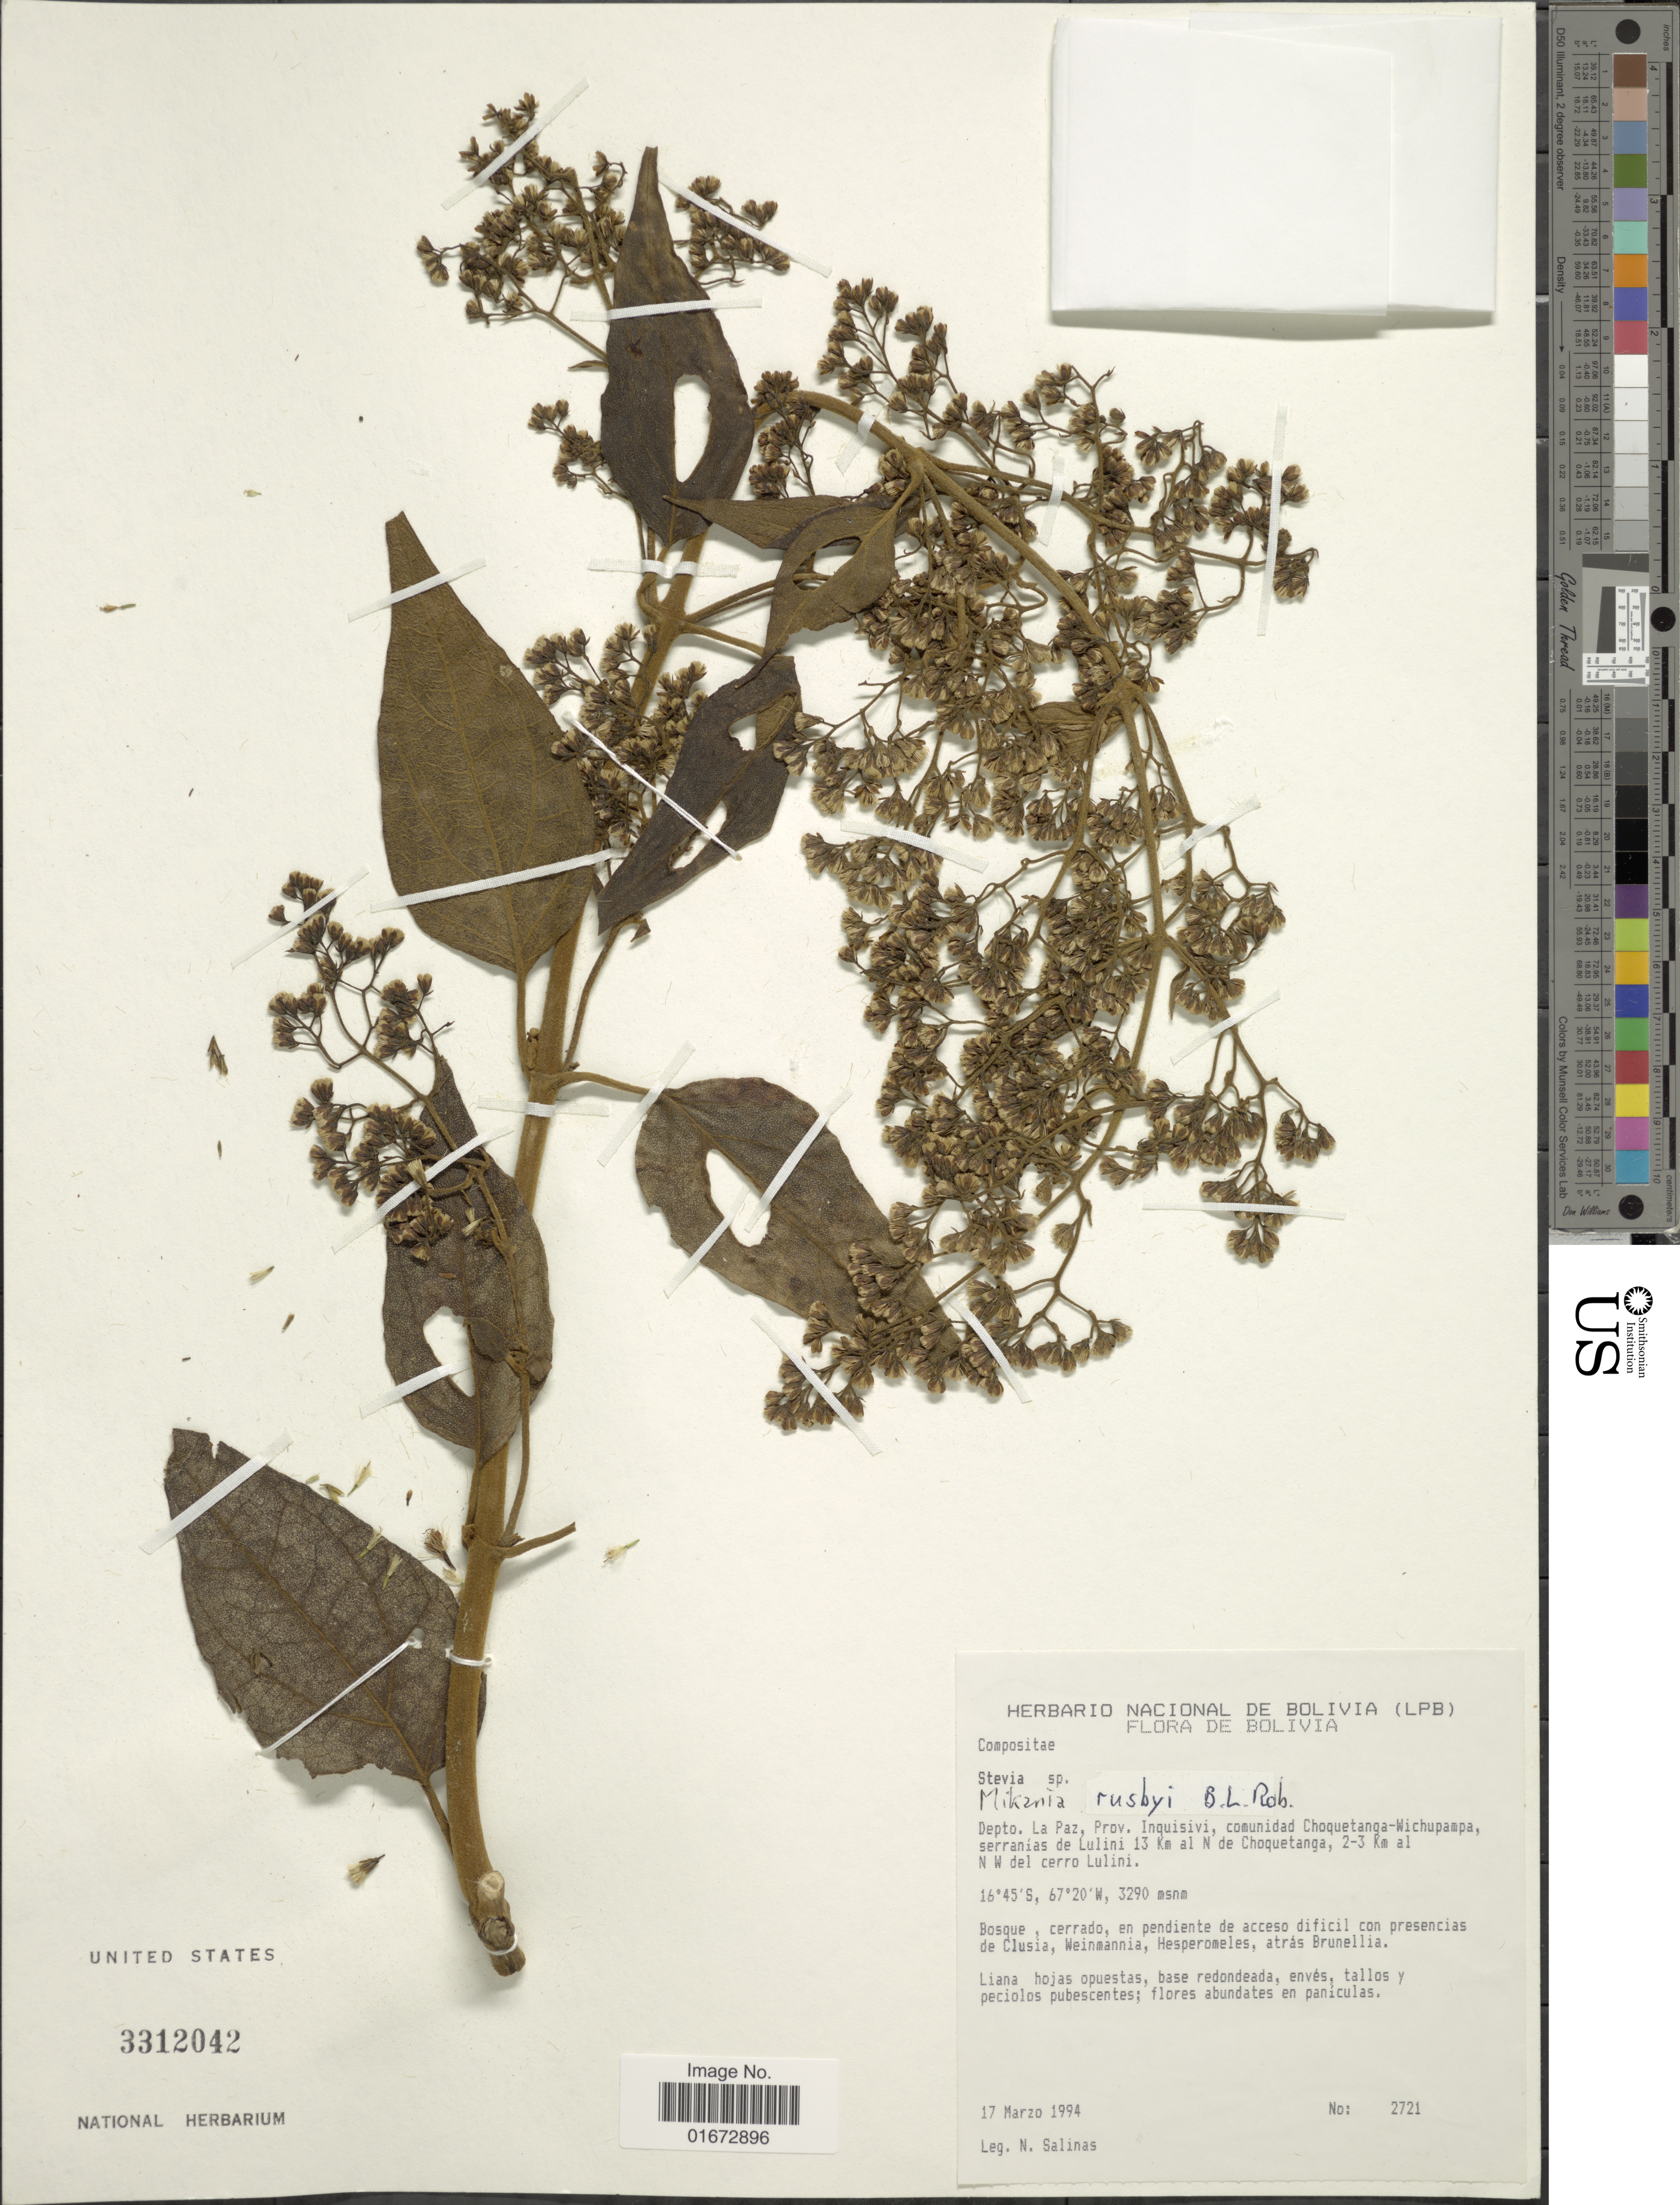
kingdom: Plantae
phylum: Tracheophyta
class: Magnoliopsida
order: Asterales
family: Asteraceae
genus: Mikania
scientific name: Mikania rusbyi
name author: B.L. Rob.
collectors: N. Salinas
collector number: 2721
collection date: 1994-03-17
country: Bolivia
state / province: La Paz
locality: Depto. La Paz, Prov. Inquisivi, comunidad Choquetanga-Wichupampa, serranias de Lulini 13 Km al N de Choquetanga, 2-3 Km al N W del cerro Lulini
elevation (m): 3290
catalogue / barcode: US 3312042